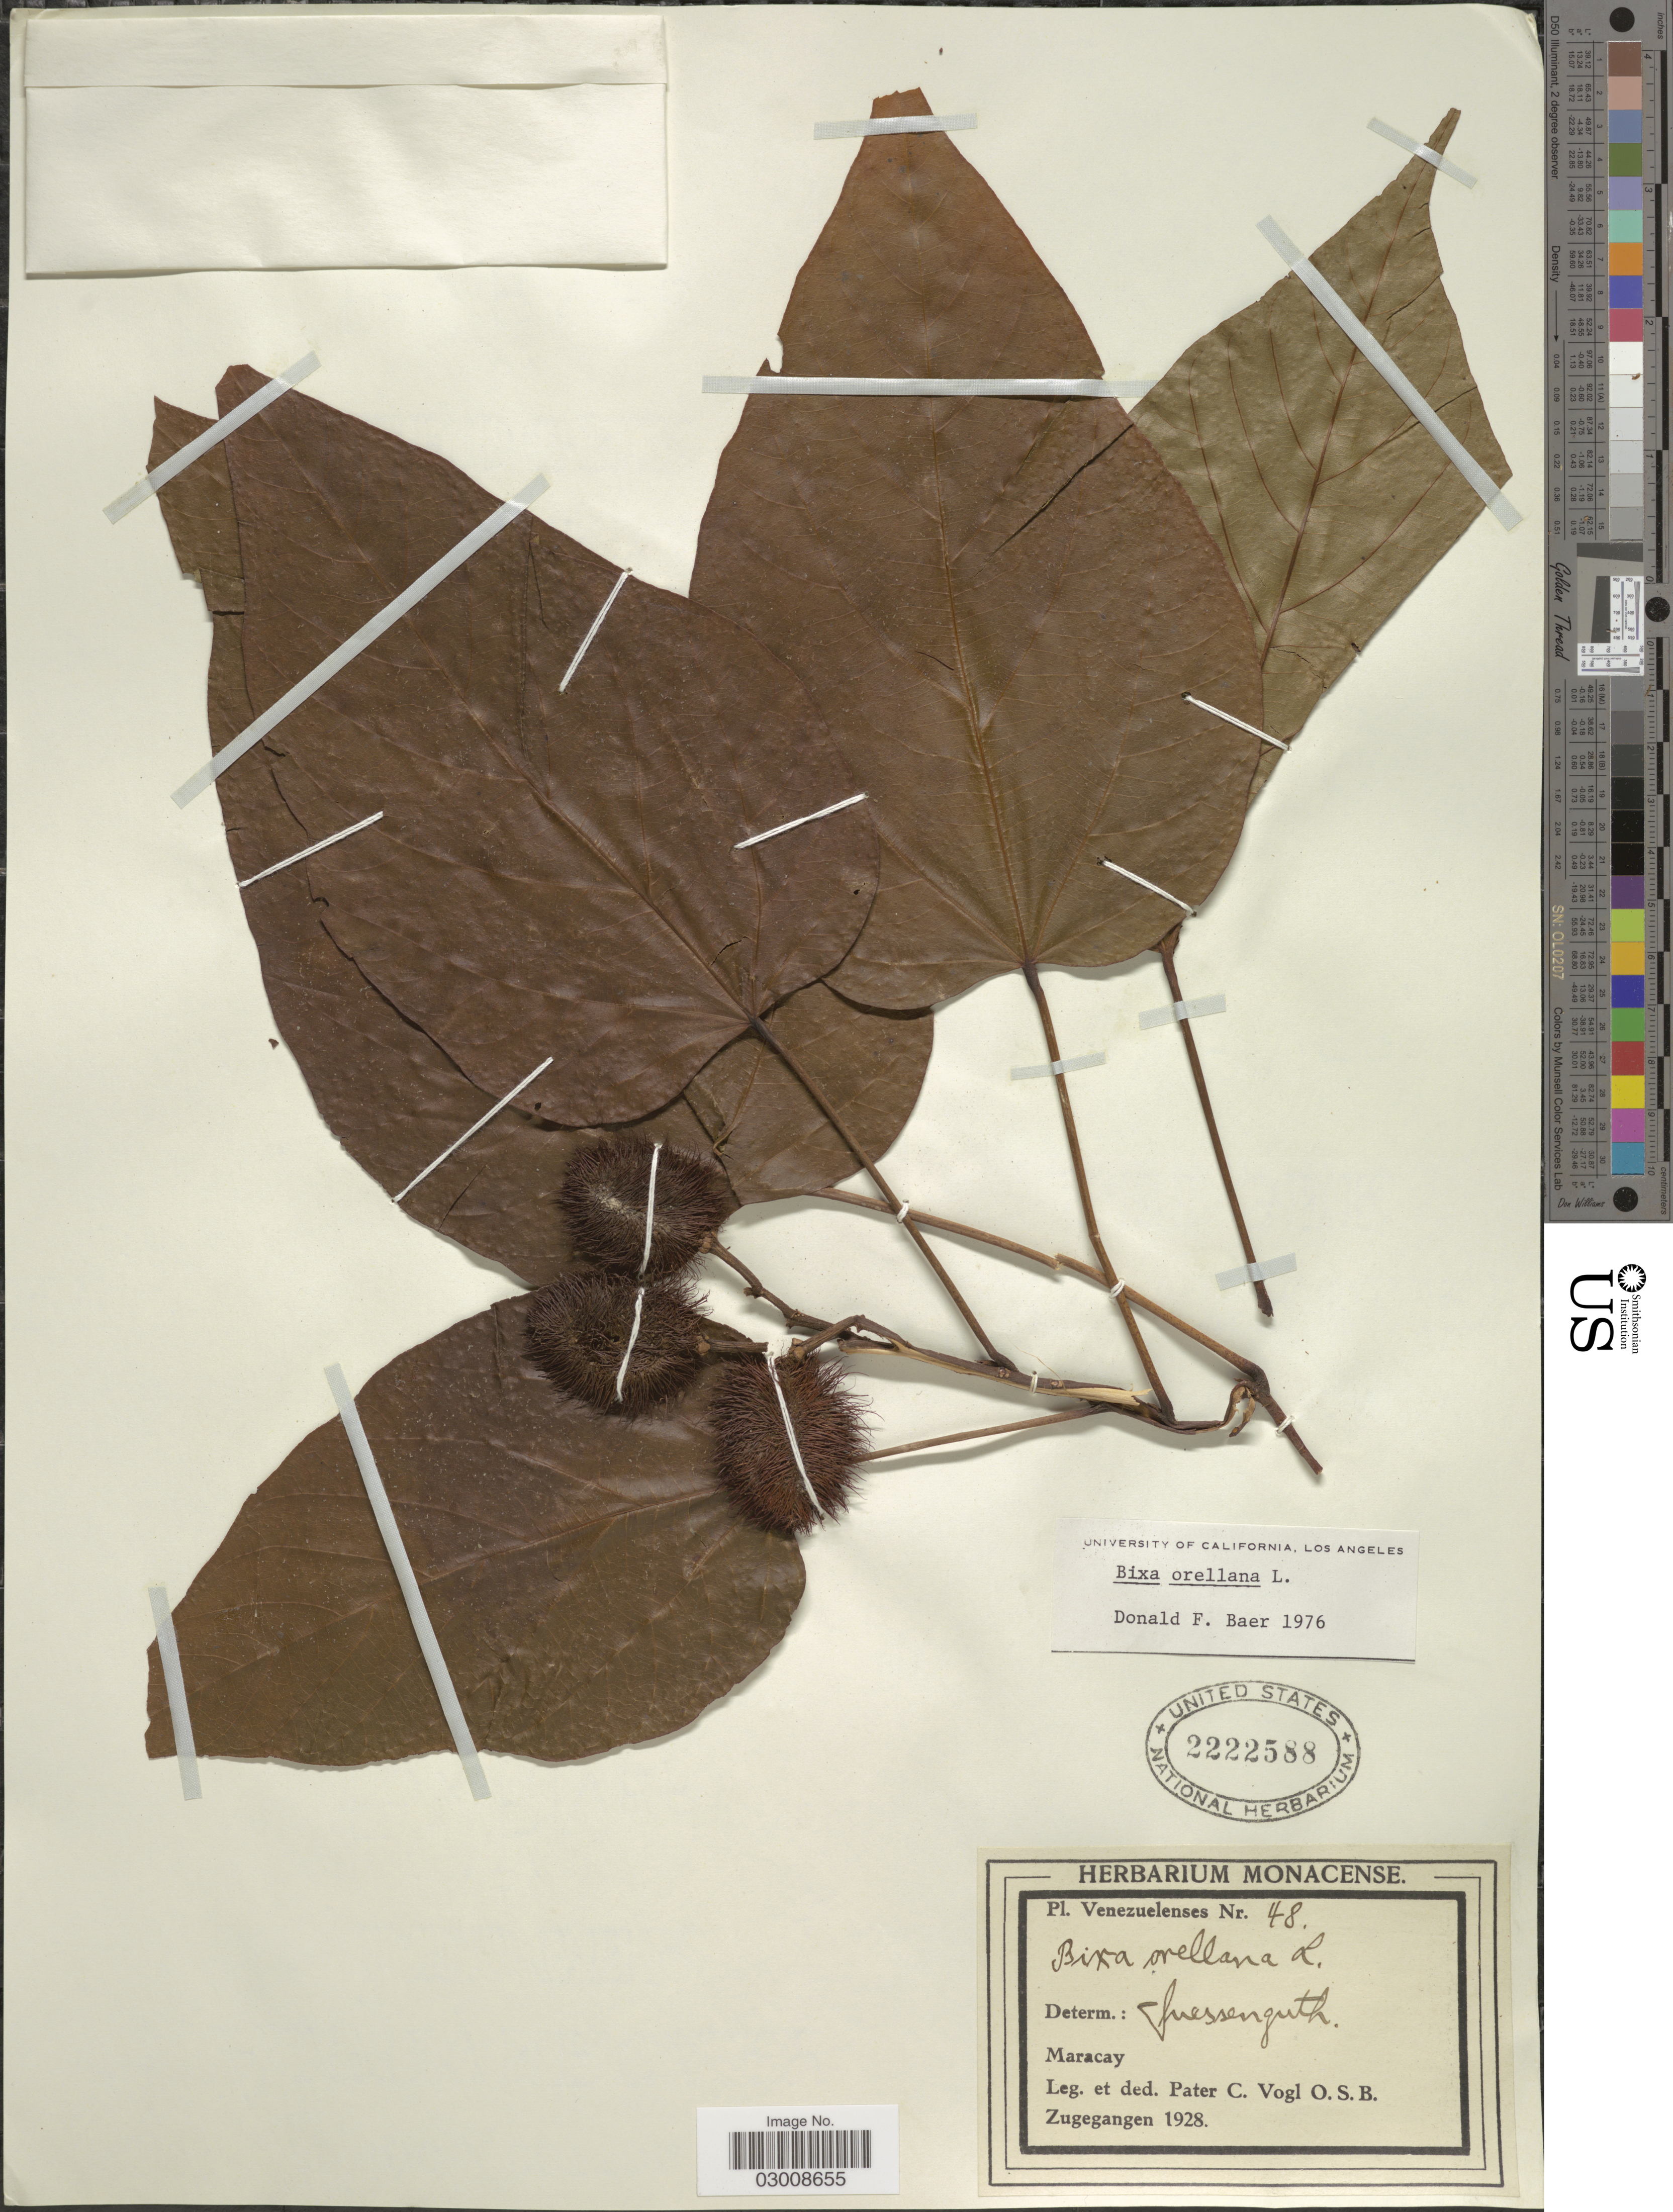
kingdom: Plantae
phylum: Tracheophyta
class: Magnoliopsida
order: Malvales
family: Bixaceae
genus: Bixa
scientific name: Bixa orellana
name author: L.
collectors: P. Vogl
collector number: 48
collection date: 1928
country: Venezuela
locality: Pl. Venezuelenses, Maracay.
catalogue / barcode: US 2222588